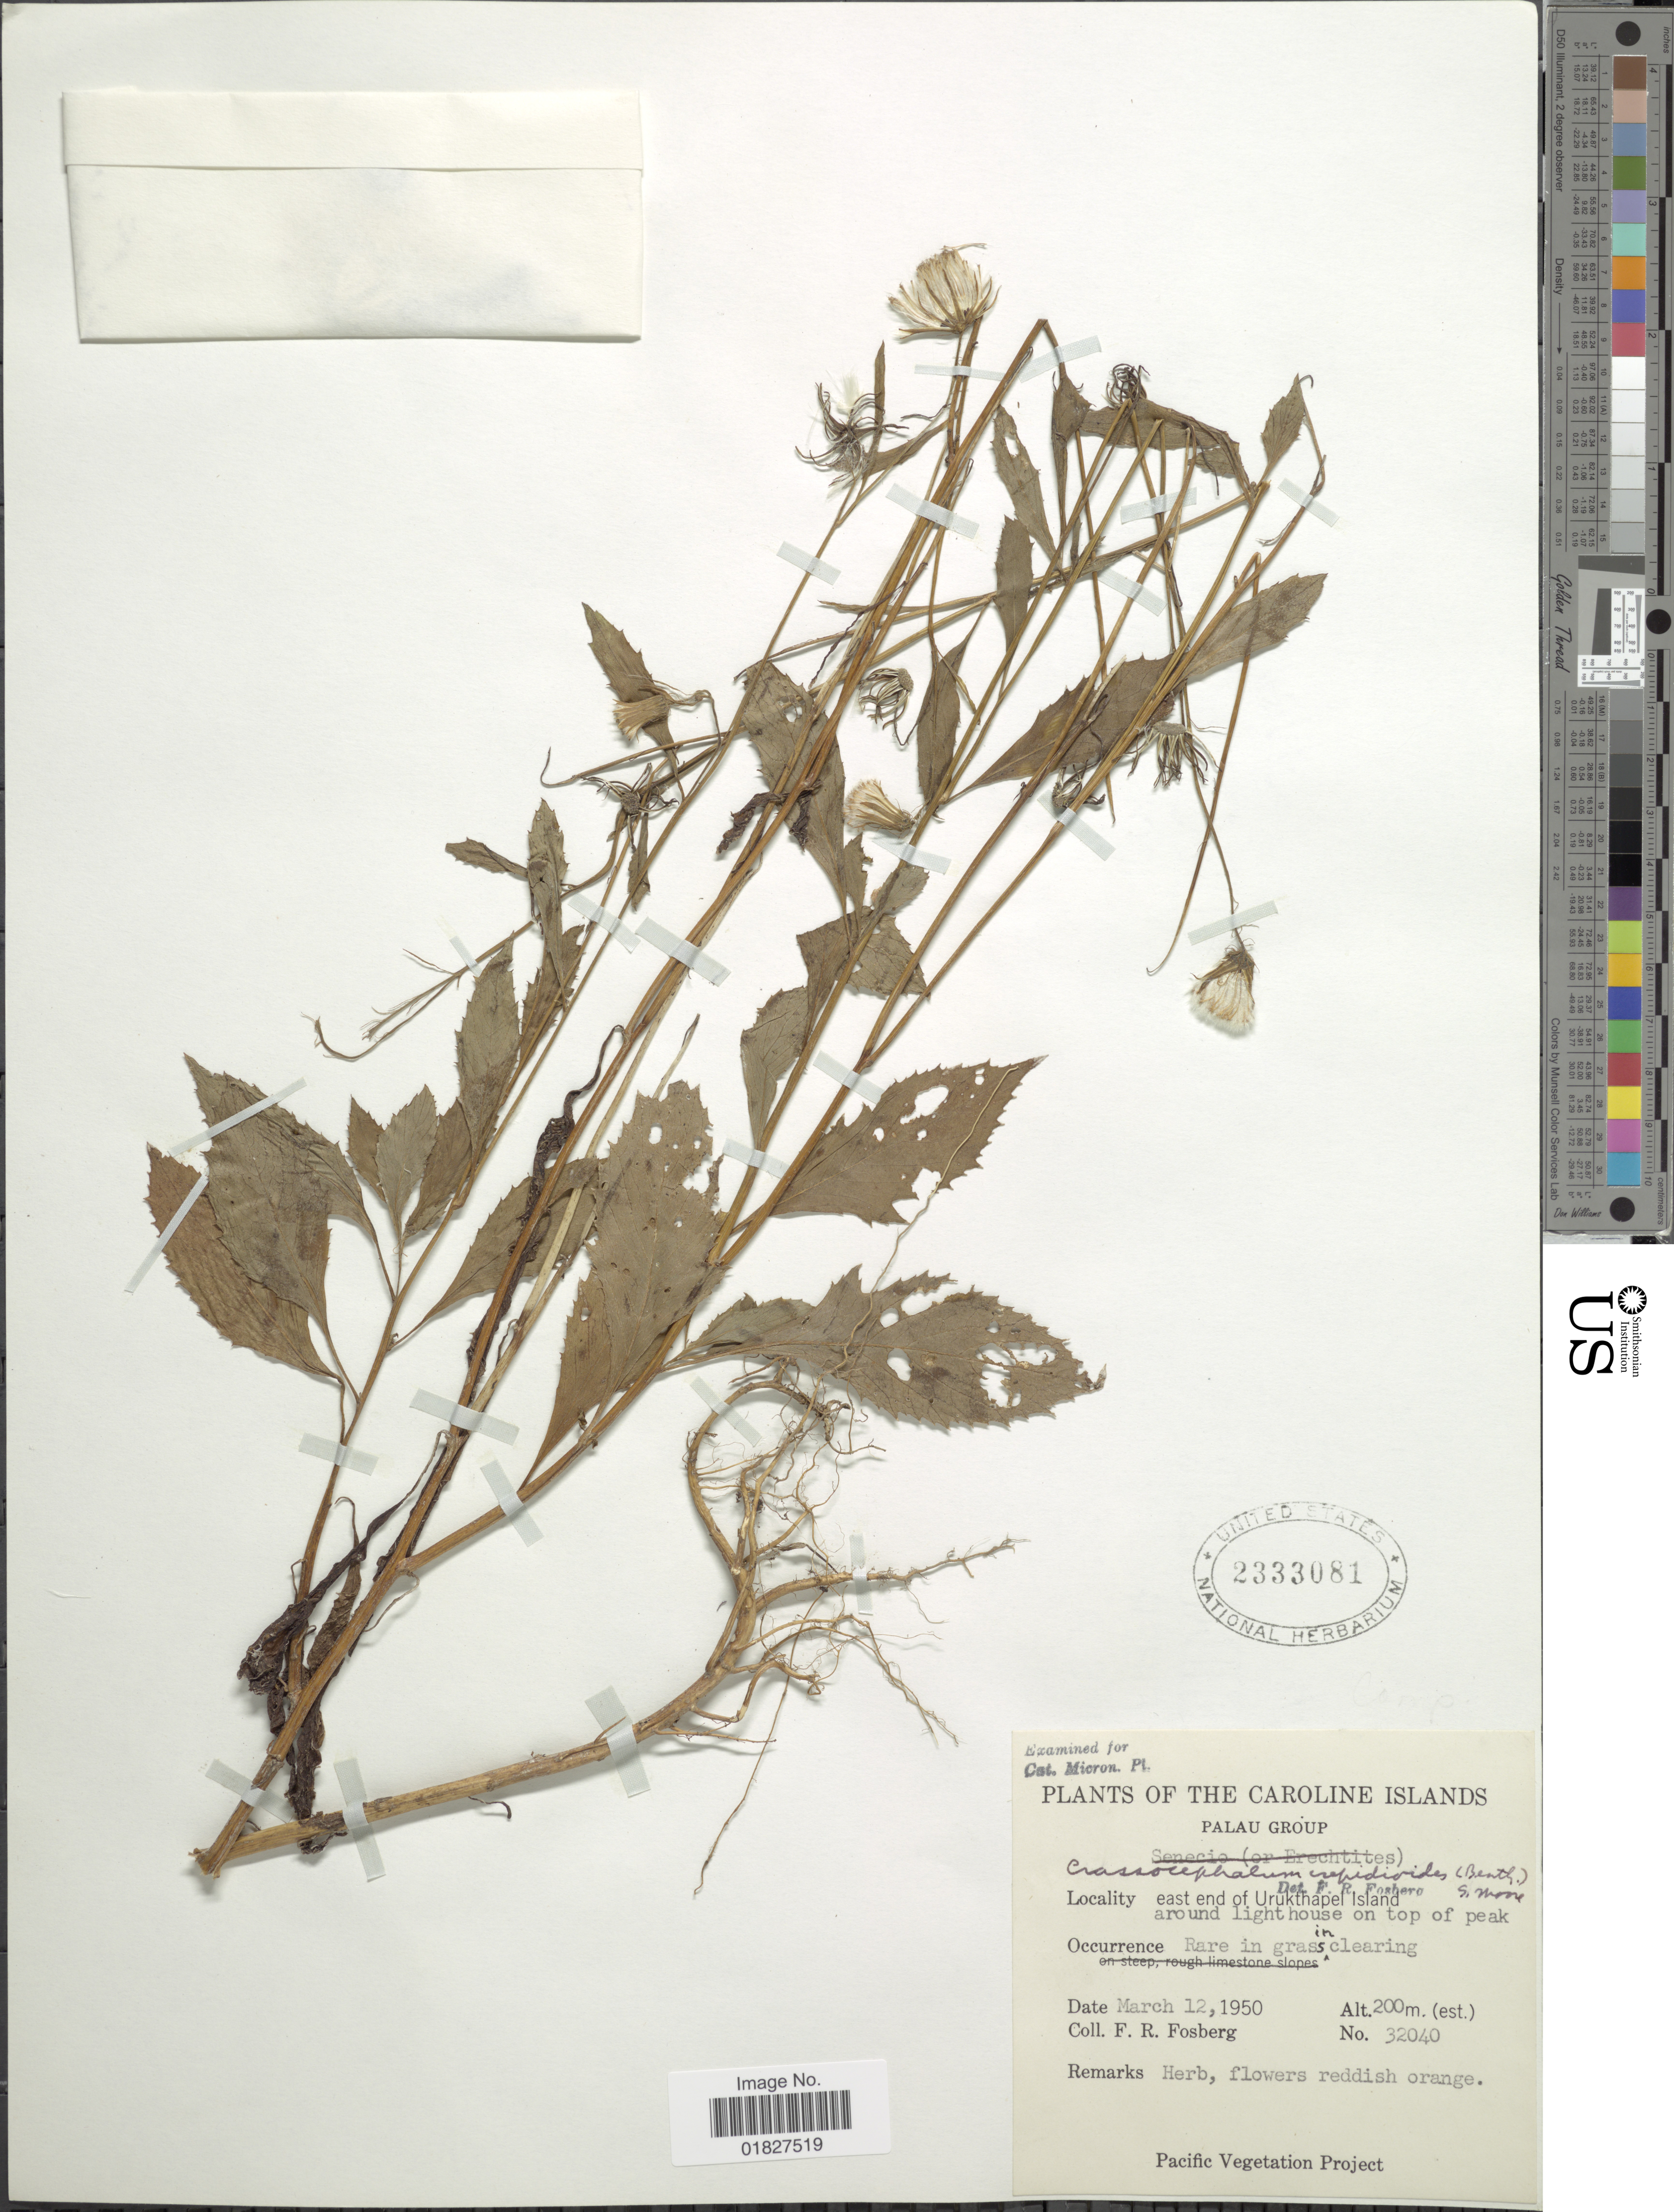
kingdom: Plantae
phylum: Tracheophyta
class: Magnoliopsida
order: Asterales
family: Asteraceae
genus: Crassocephalum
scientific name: Crassocephalum crepidioides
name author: (Benth.) S. Moore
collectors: F. R. Fosberg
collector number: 32040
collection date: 1950-03-12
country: Palau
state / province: Koror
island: Ngeruktabel [Urukthapel]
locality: Caroline Islands, Palau Group, east end of Urukthapel Island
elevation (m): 200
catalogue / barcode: US 2333081